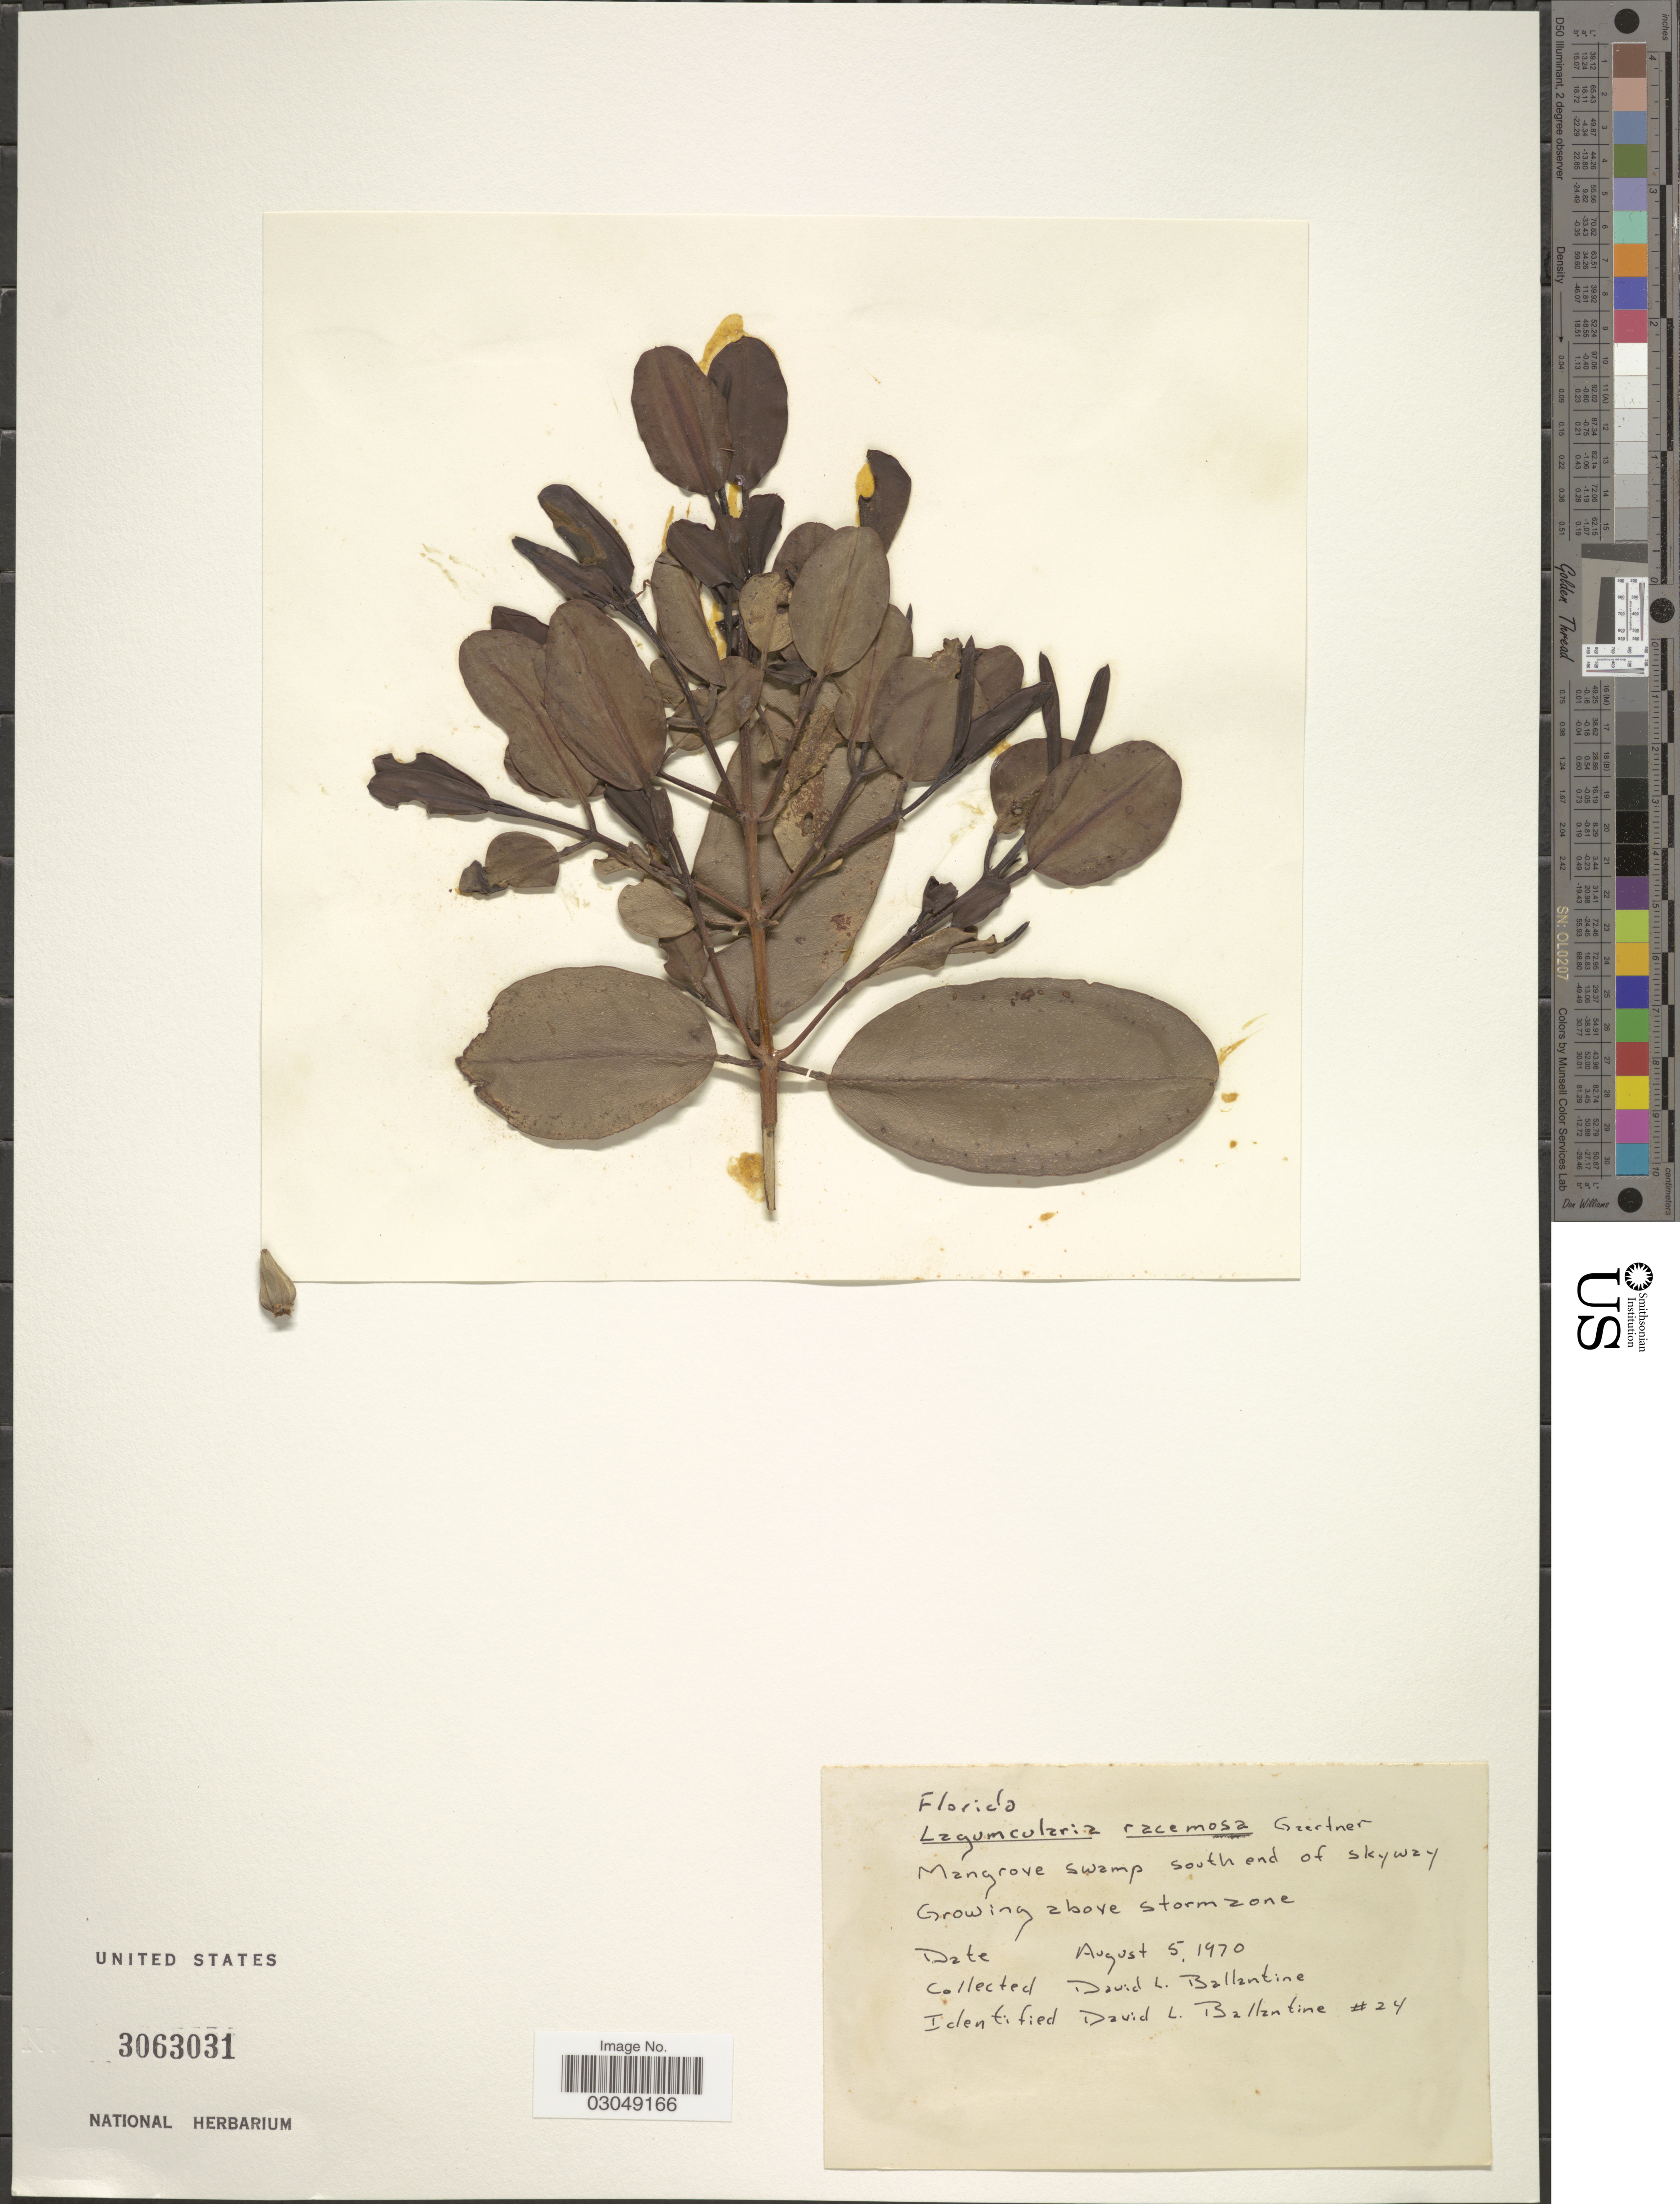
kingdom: Plantae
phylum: Tracheophyta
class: Magnoliopsida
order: Myrtales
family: Combretaceae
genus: Laguncularia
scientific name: Laguncularia racemosa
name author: (L.) C.F. Gaertn.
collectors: D.L. Ballantine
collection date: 1970-08-05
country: United States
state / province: Florida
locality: Mangrove swamp south end of skyway. Growing above stormzone.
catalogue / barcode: US 3063031